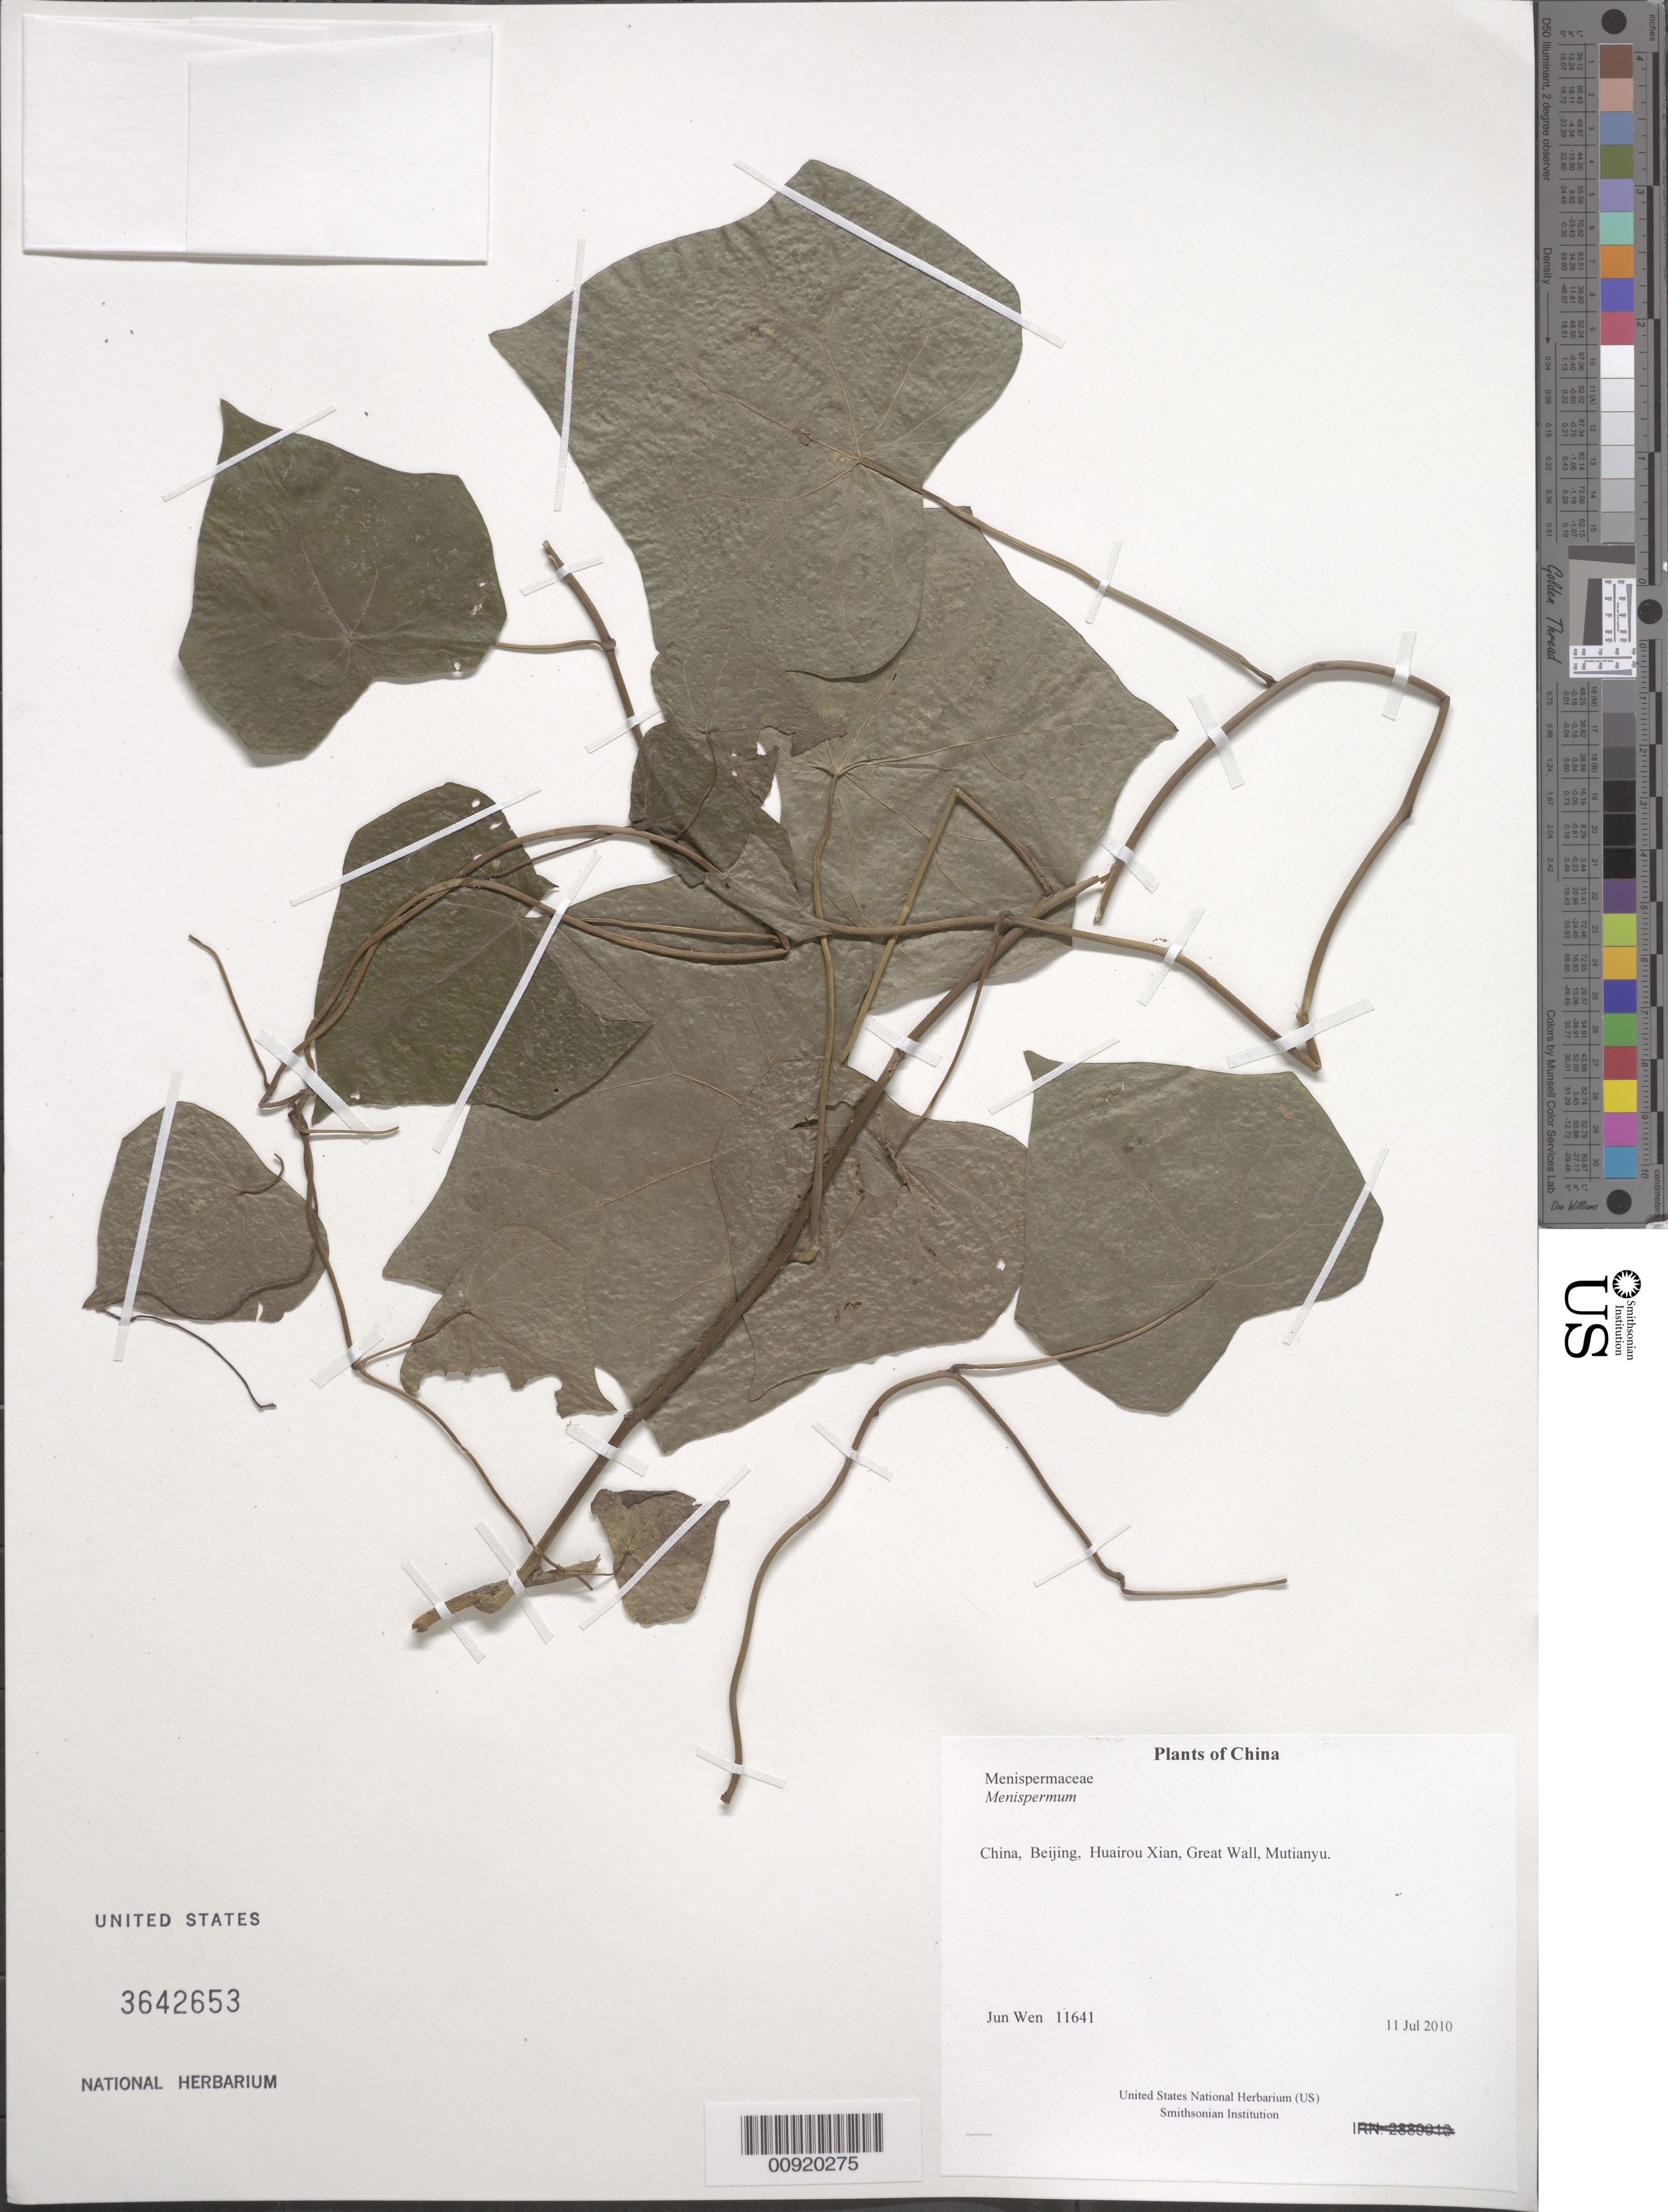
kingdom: Plantae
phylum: Tracheophyta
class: Magnoliopsida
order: Ranunculales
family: Menispermaceae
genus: Menispermum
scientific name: Menispermum sp.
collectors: J. Wen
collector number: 11641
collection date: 2010-07-11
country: China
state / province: Beijing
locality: Huairou Xian, Great Wall, Mutianyu.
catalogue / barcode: US 3642653